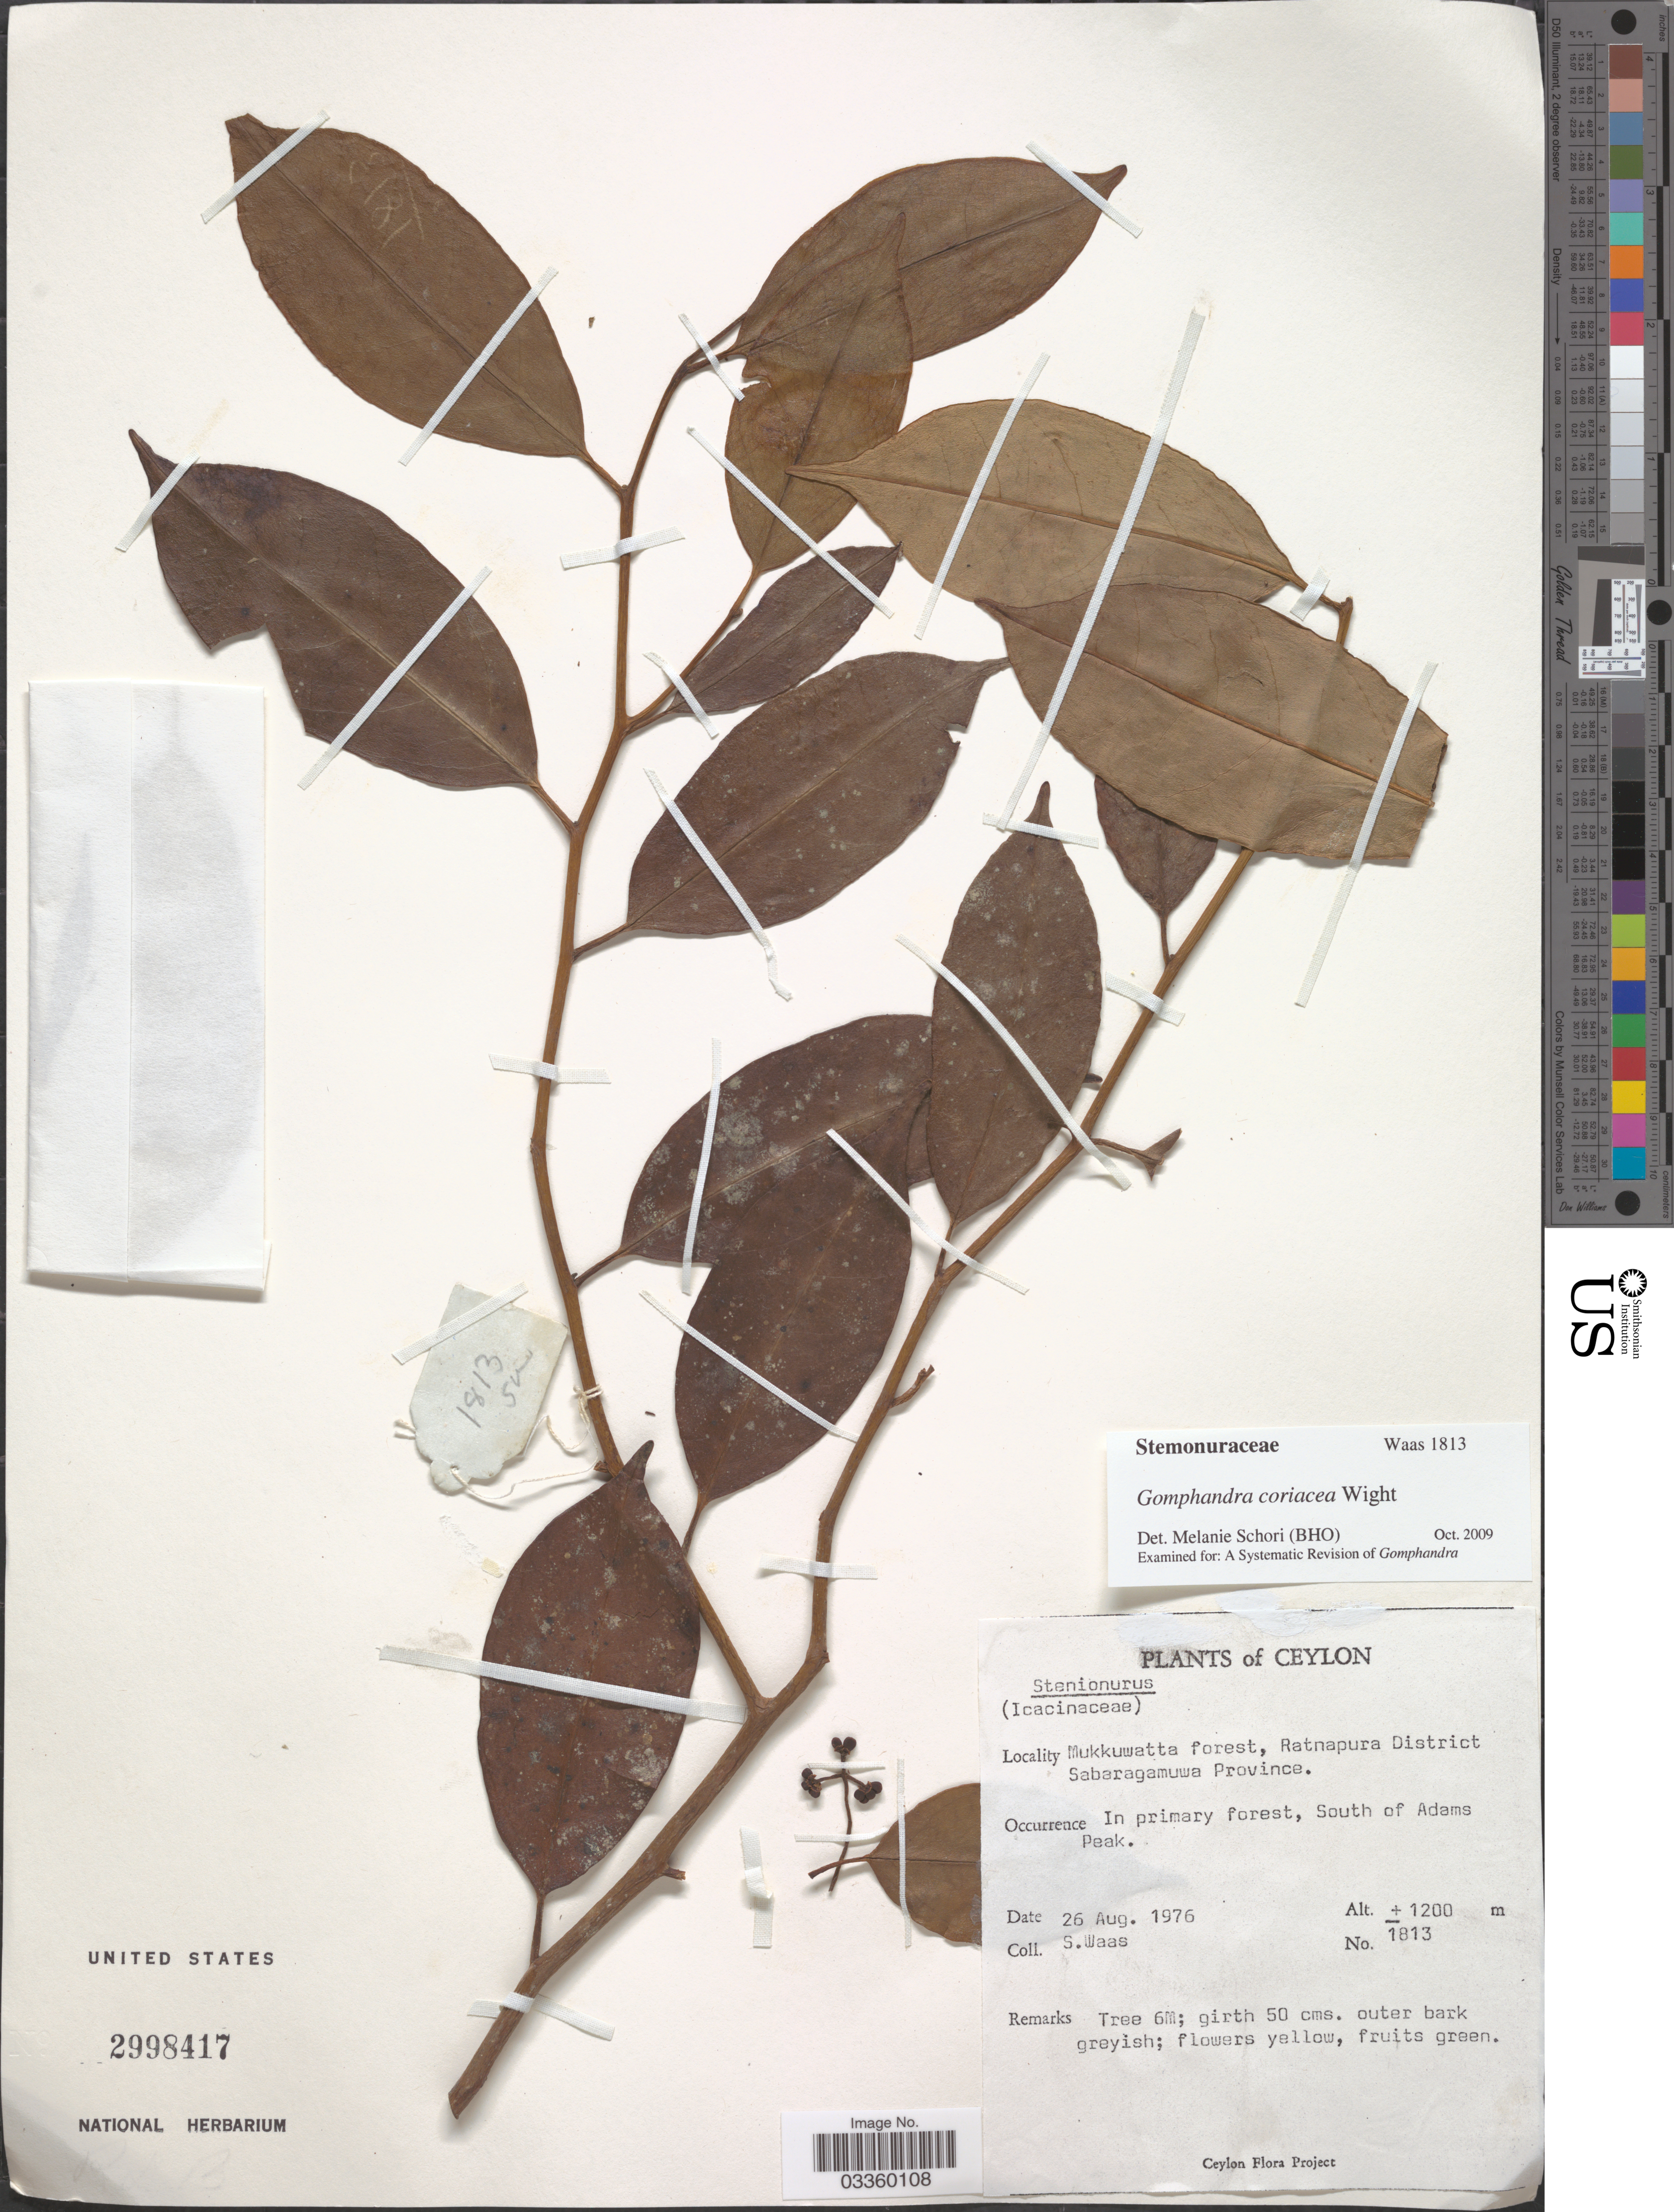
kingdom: Plantae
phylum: Tracheophyta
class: Magnoliopsida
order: Cardiopteridales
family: Stemonuraceae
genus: Gomphandra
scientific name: Gomphandra coriacea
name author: Wight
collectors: S. Waas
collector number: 1813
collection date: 1976-08-26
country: Sri Lanka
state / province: Sabaragamuwa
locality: Ceylon. Mukkuwatta forest, Ratnapura District. In primary forest, South of Adams Peak.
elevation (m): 1200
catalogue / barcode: US 2998417